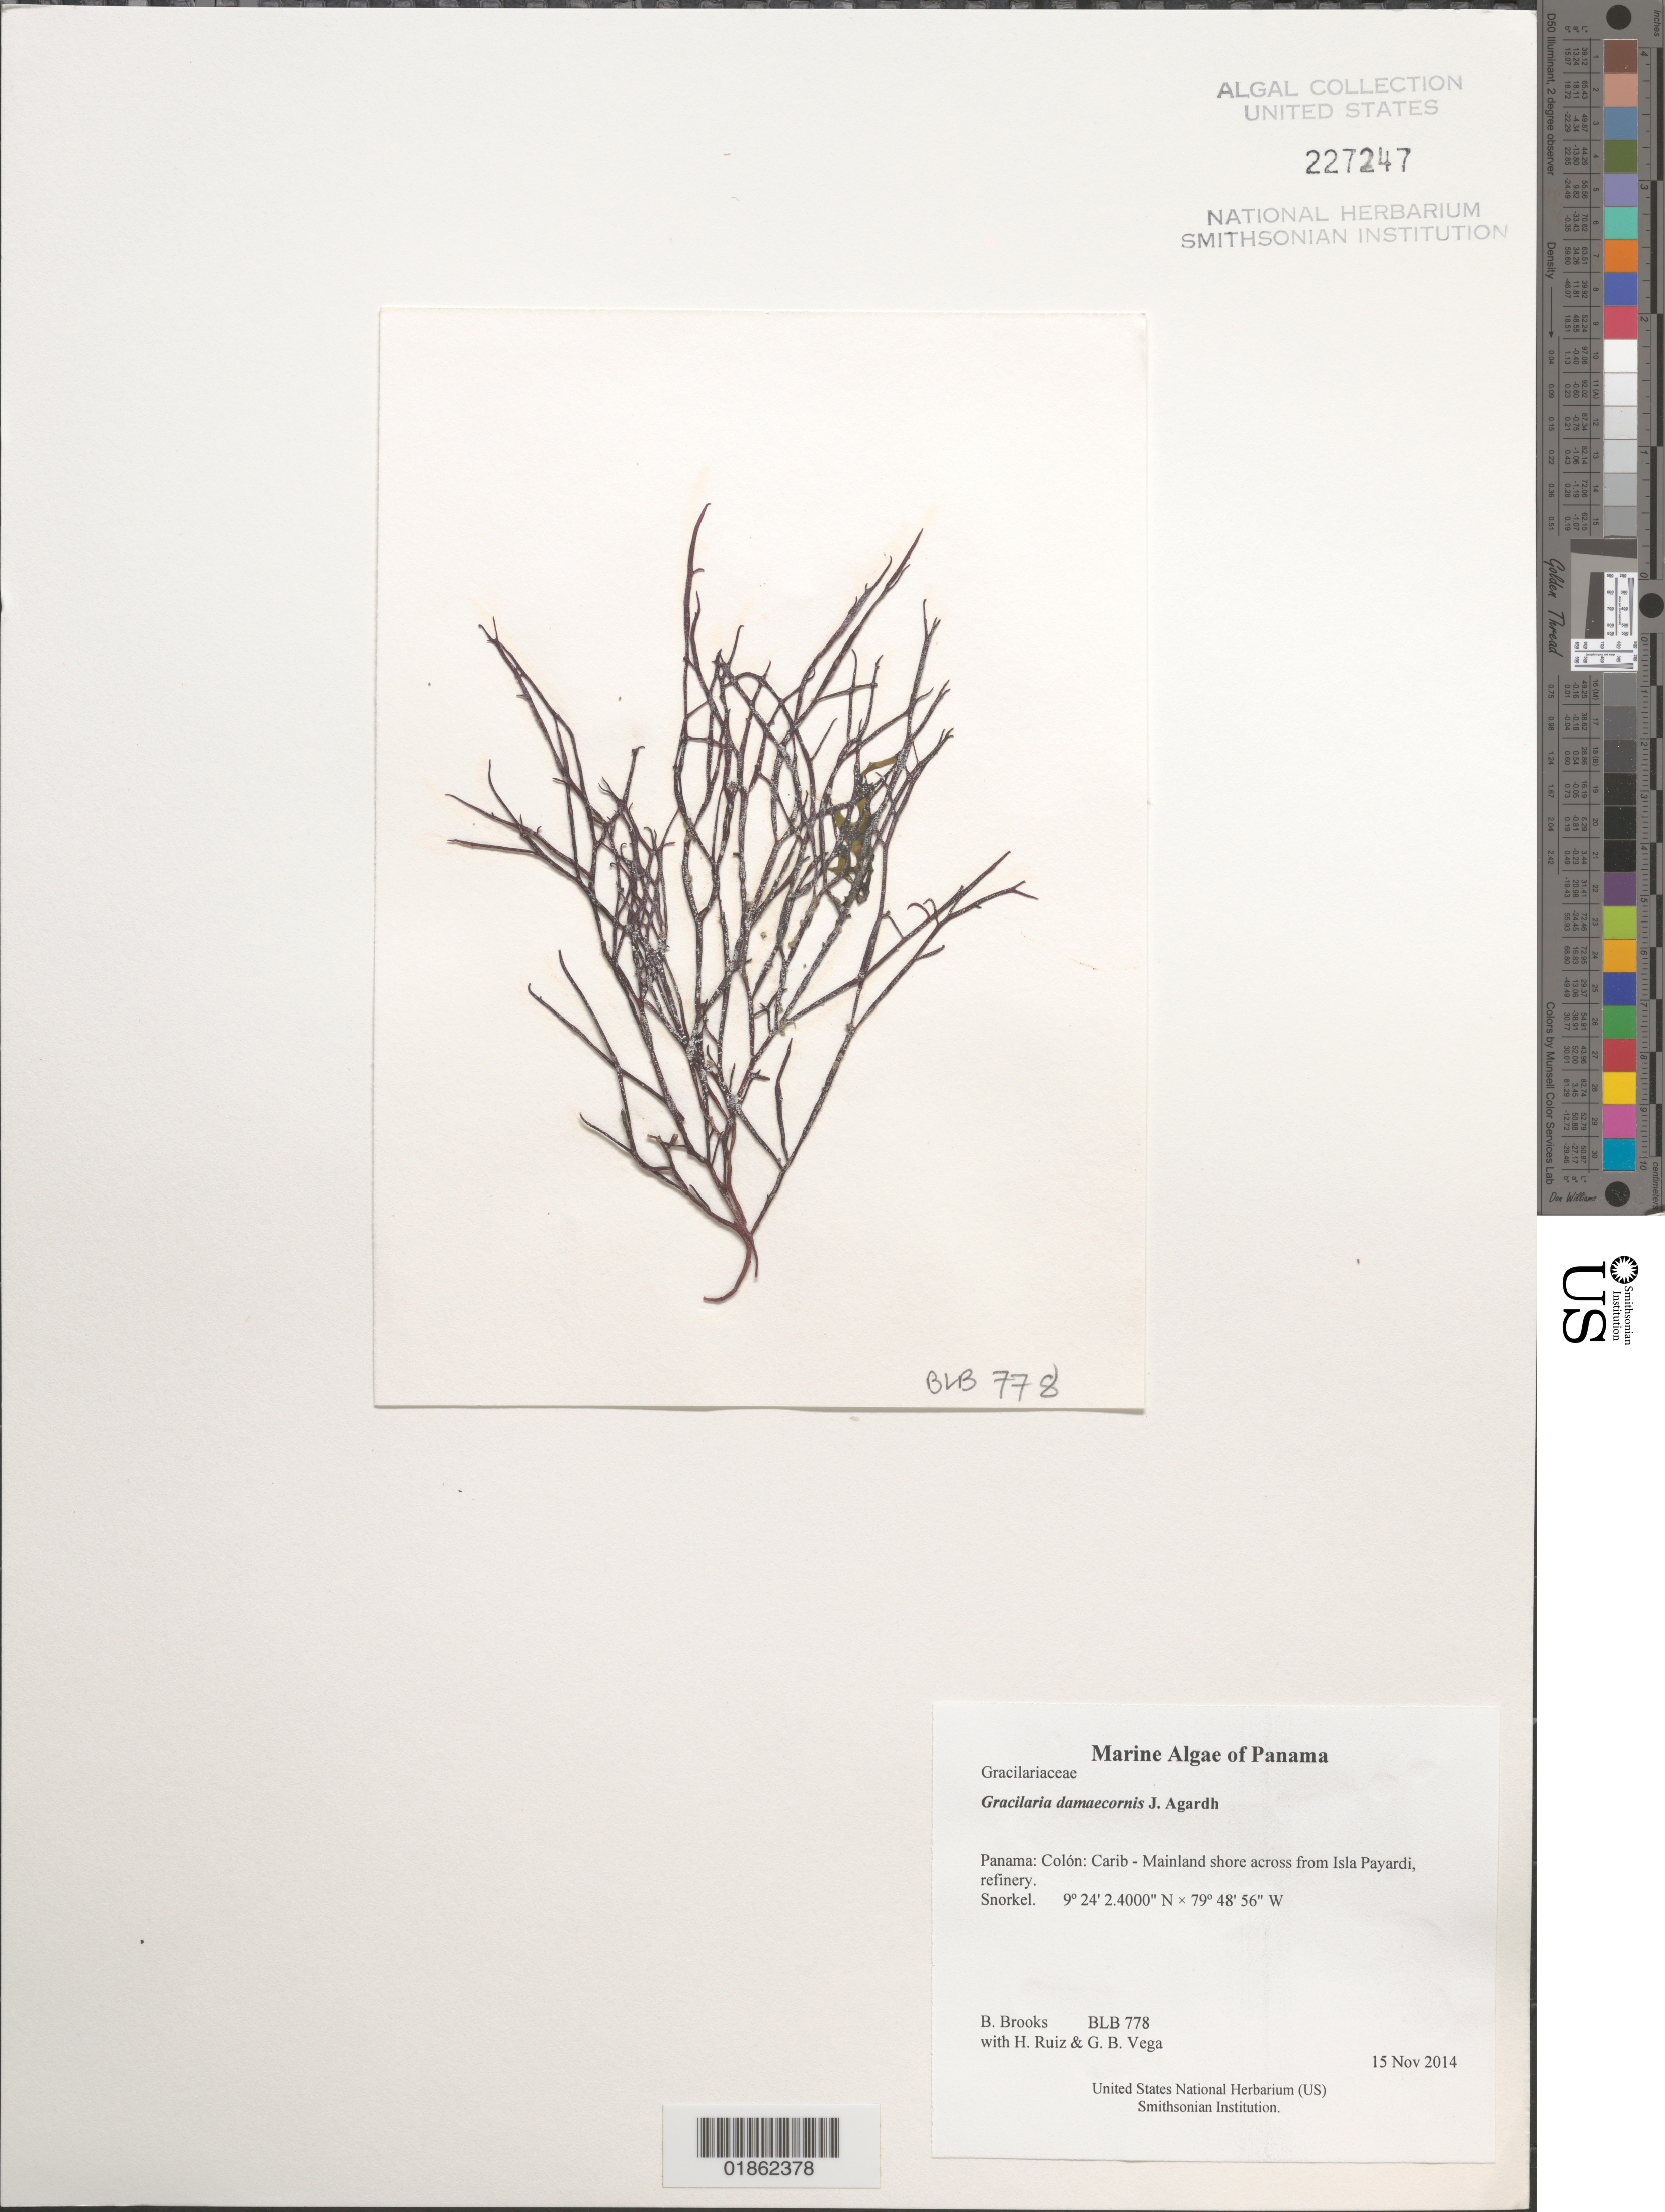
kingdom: Plantae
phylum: Rhodophyta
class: Florideophyceae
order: Gracilariales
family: Gracilariaceae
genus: Gracilaria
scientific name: Gracilaria damaecornis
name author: J. Agardh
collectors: B. Brooks, H. Ruiz & G. B. Vega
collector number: BLB 778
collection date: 2014-11-15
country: Panama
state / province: Colón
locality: Carib - Mainland shore across from Isla Payardi, refinery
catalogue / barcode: US 227247